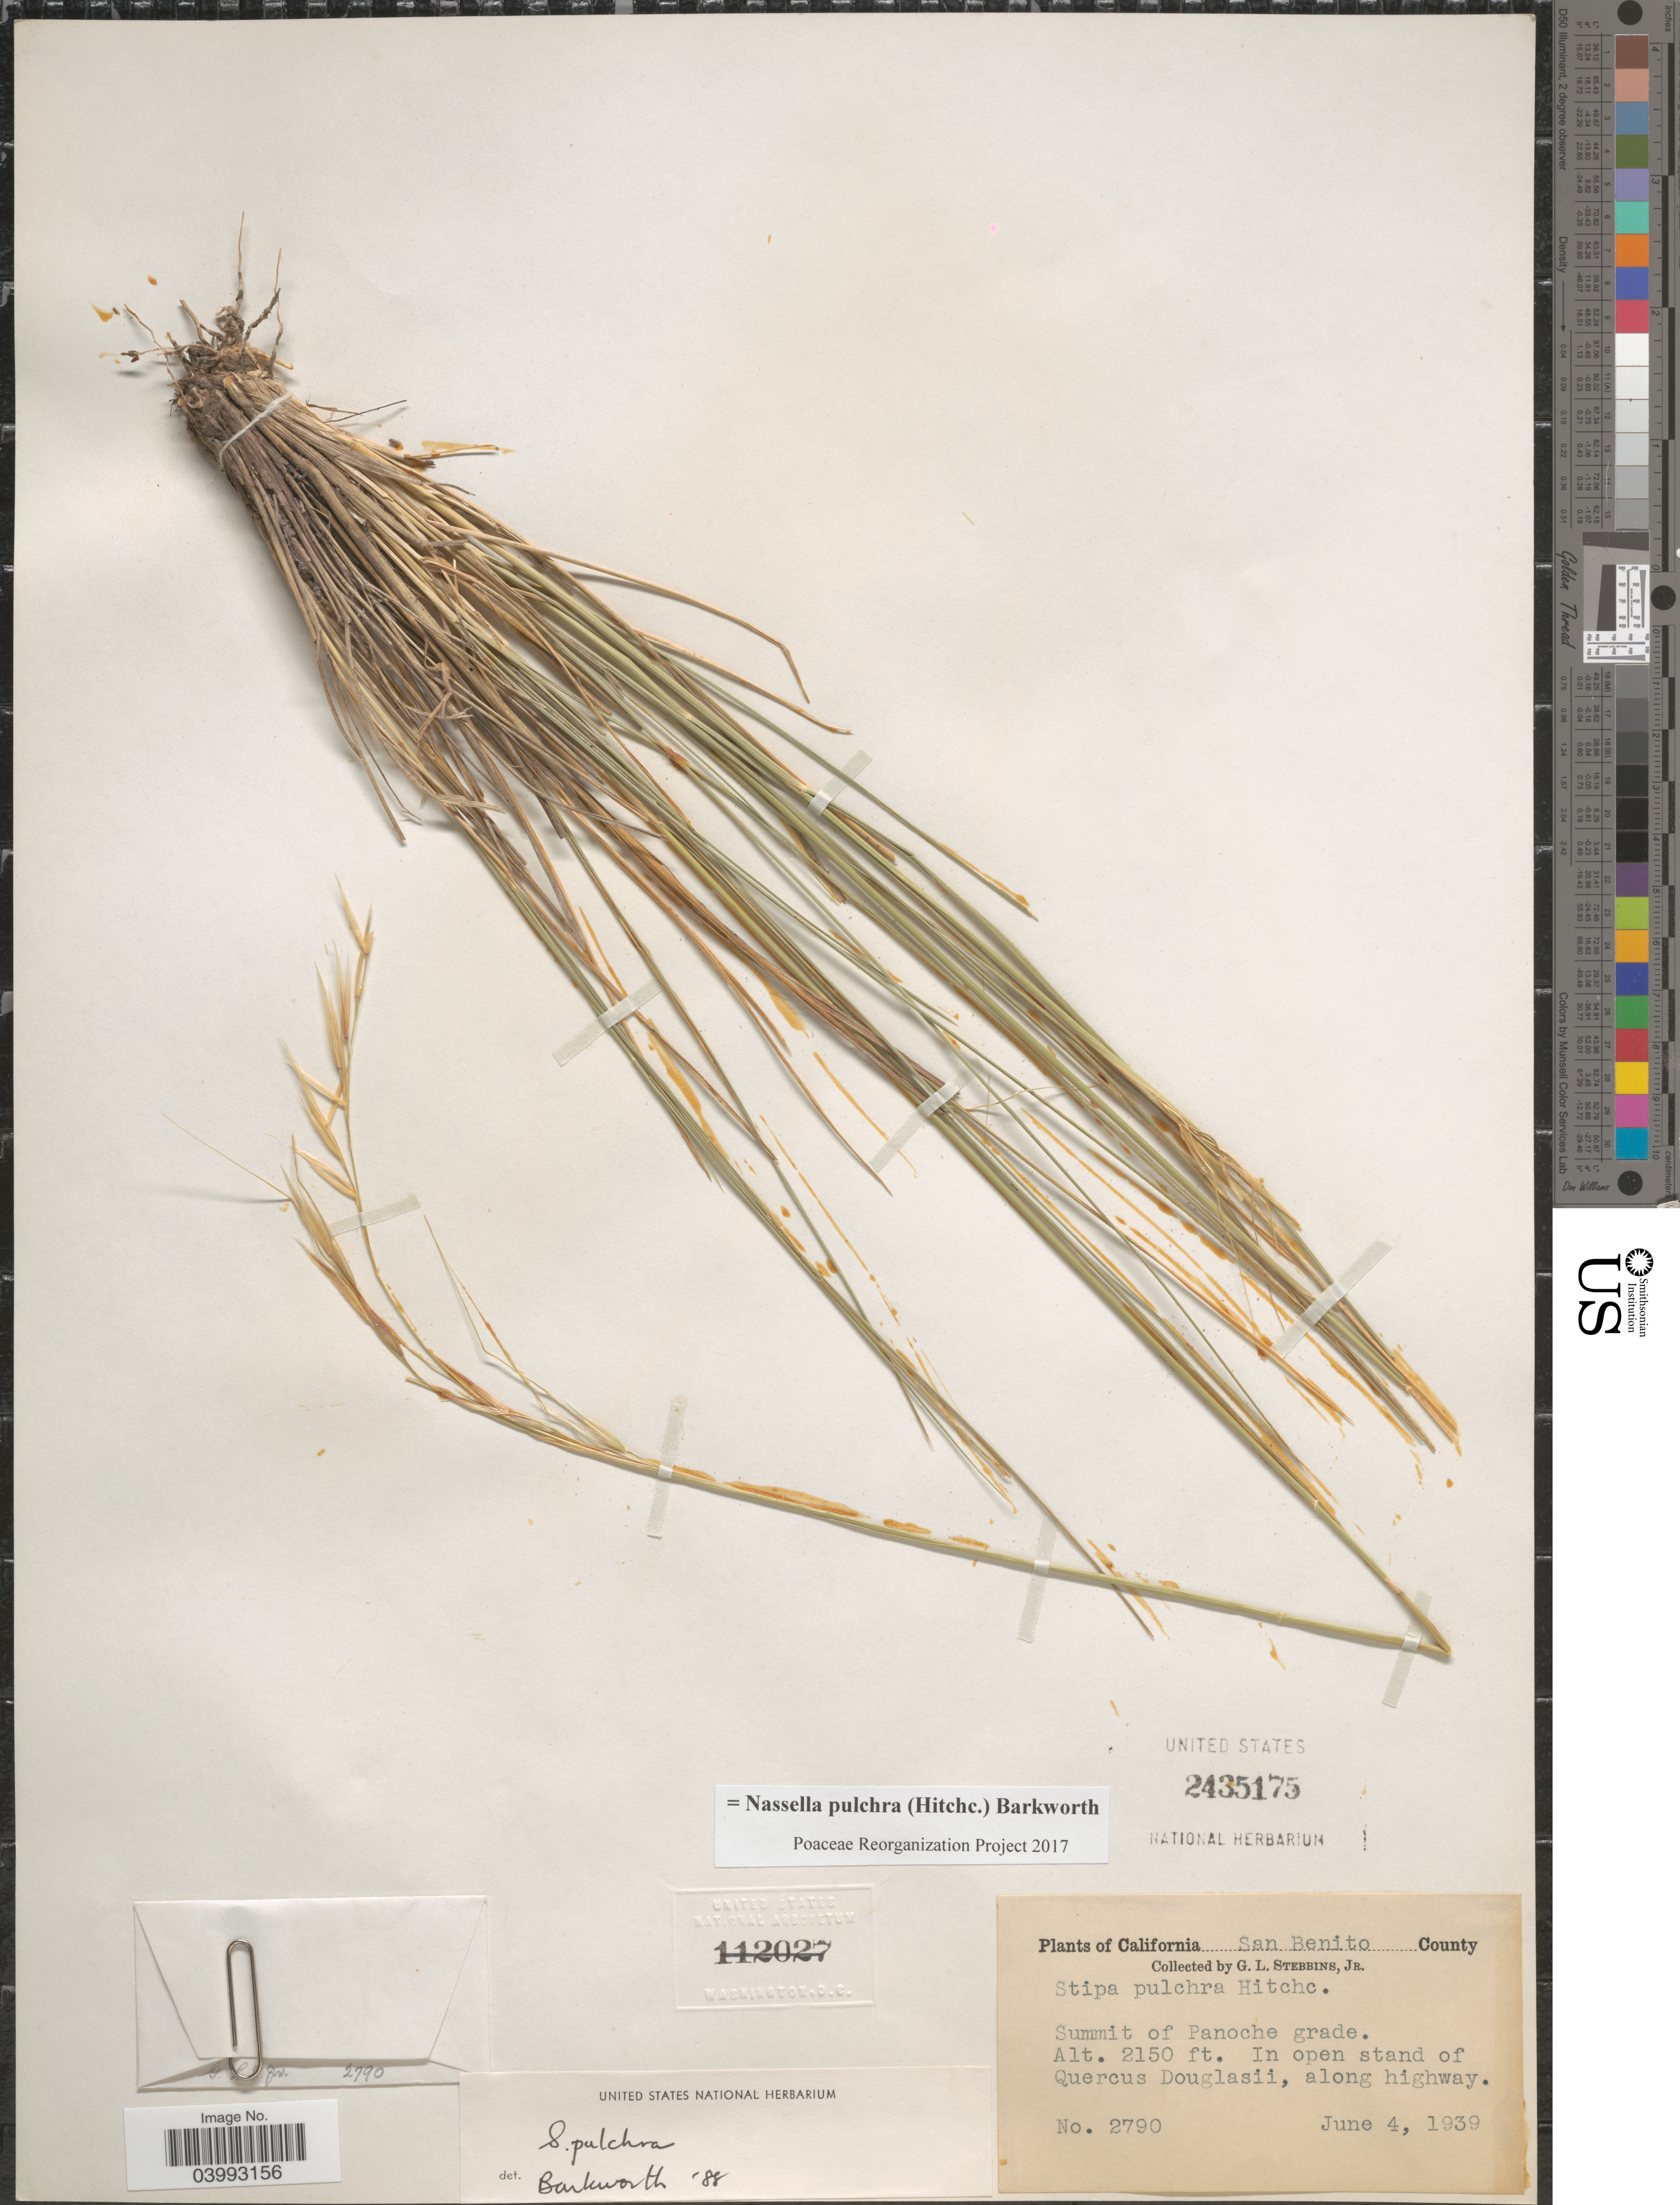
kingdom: Plantae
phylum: Tracheophyta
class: Liliopsida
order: Poales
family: Poaceae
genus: Nassella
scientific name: Nassella pulchra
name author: (Hitchc.) Barkworth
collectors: G. L. Stebbins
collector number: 2790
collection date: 1939-06-04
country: United States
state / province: California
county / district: San Benito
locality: San Benito County. Summit of Panoche grade. In open stand of Quercus Douglasii, along highway.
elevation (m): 655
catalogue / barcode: US 2435175